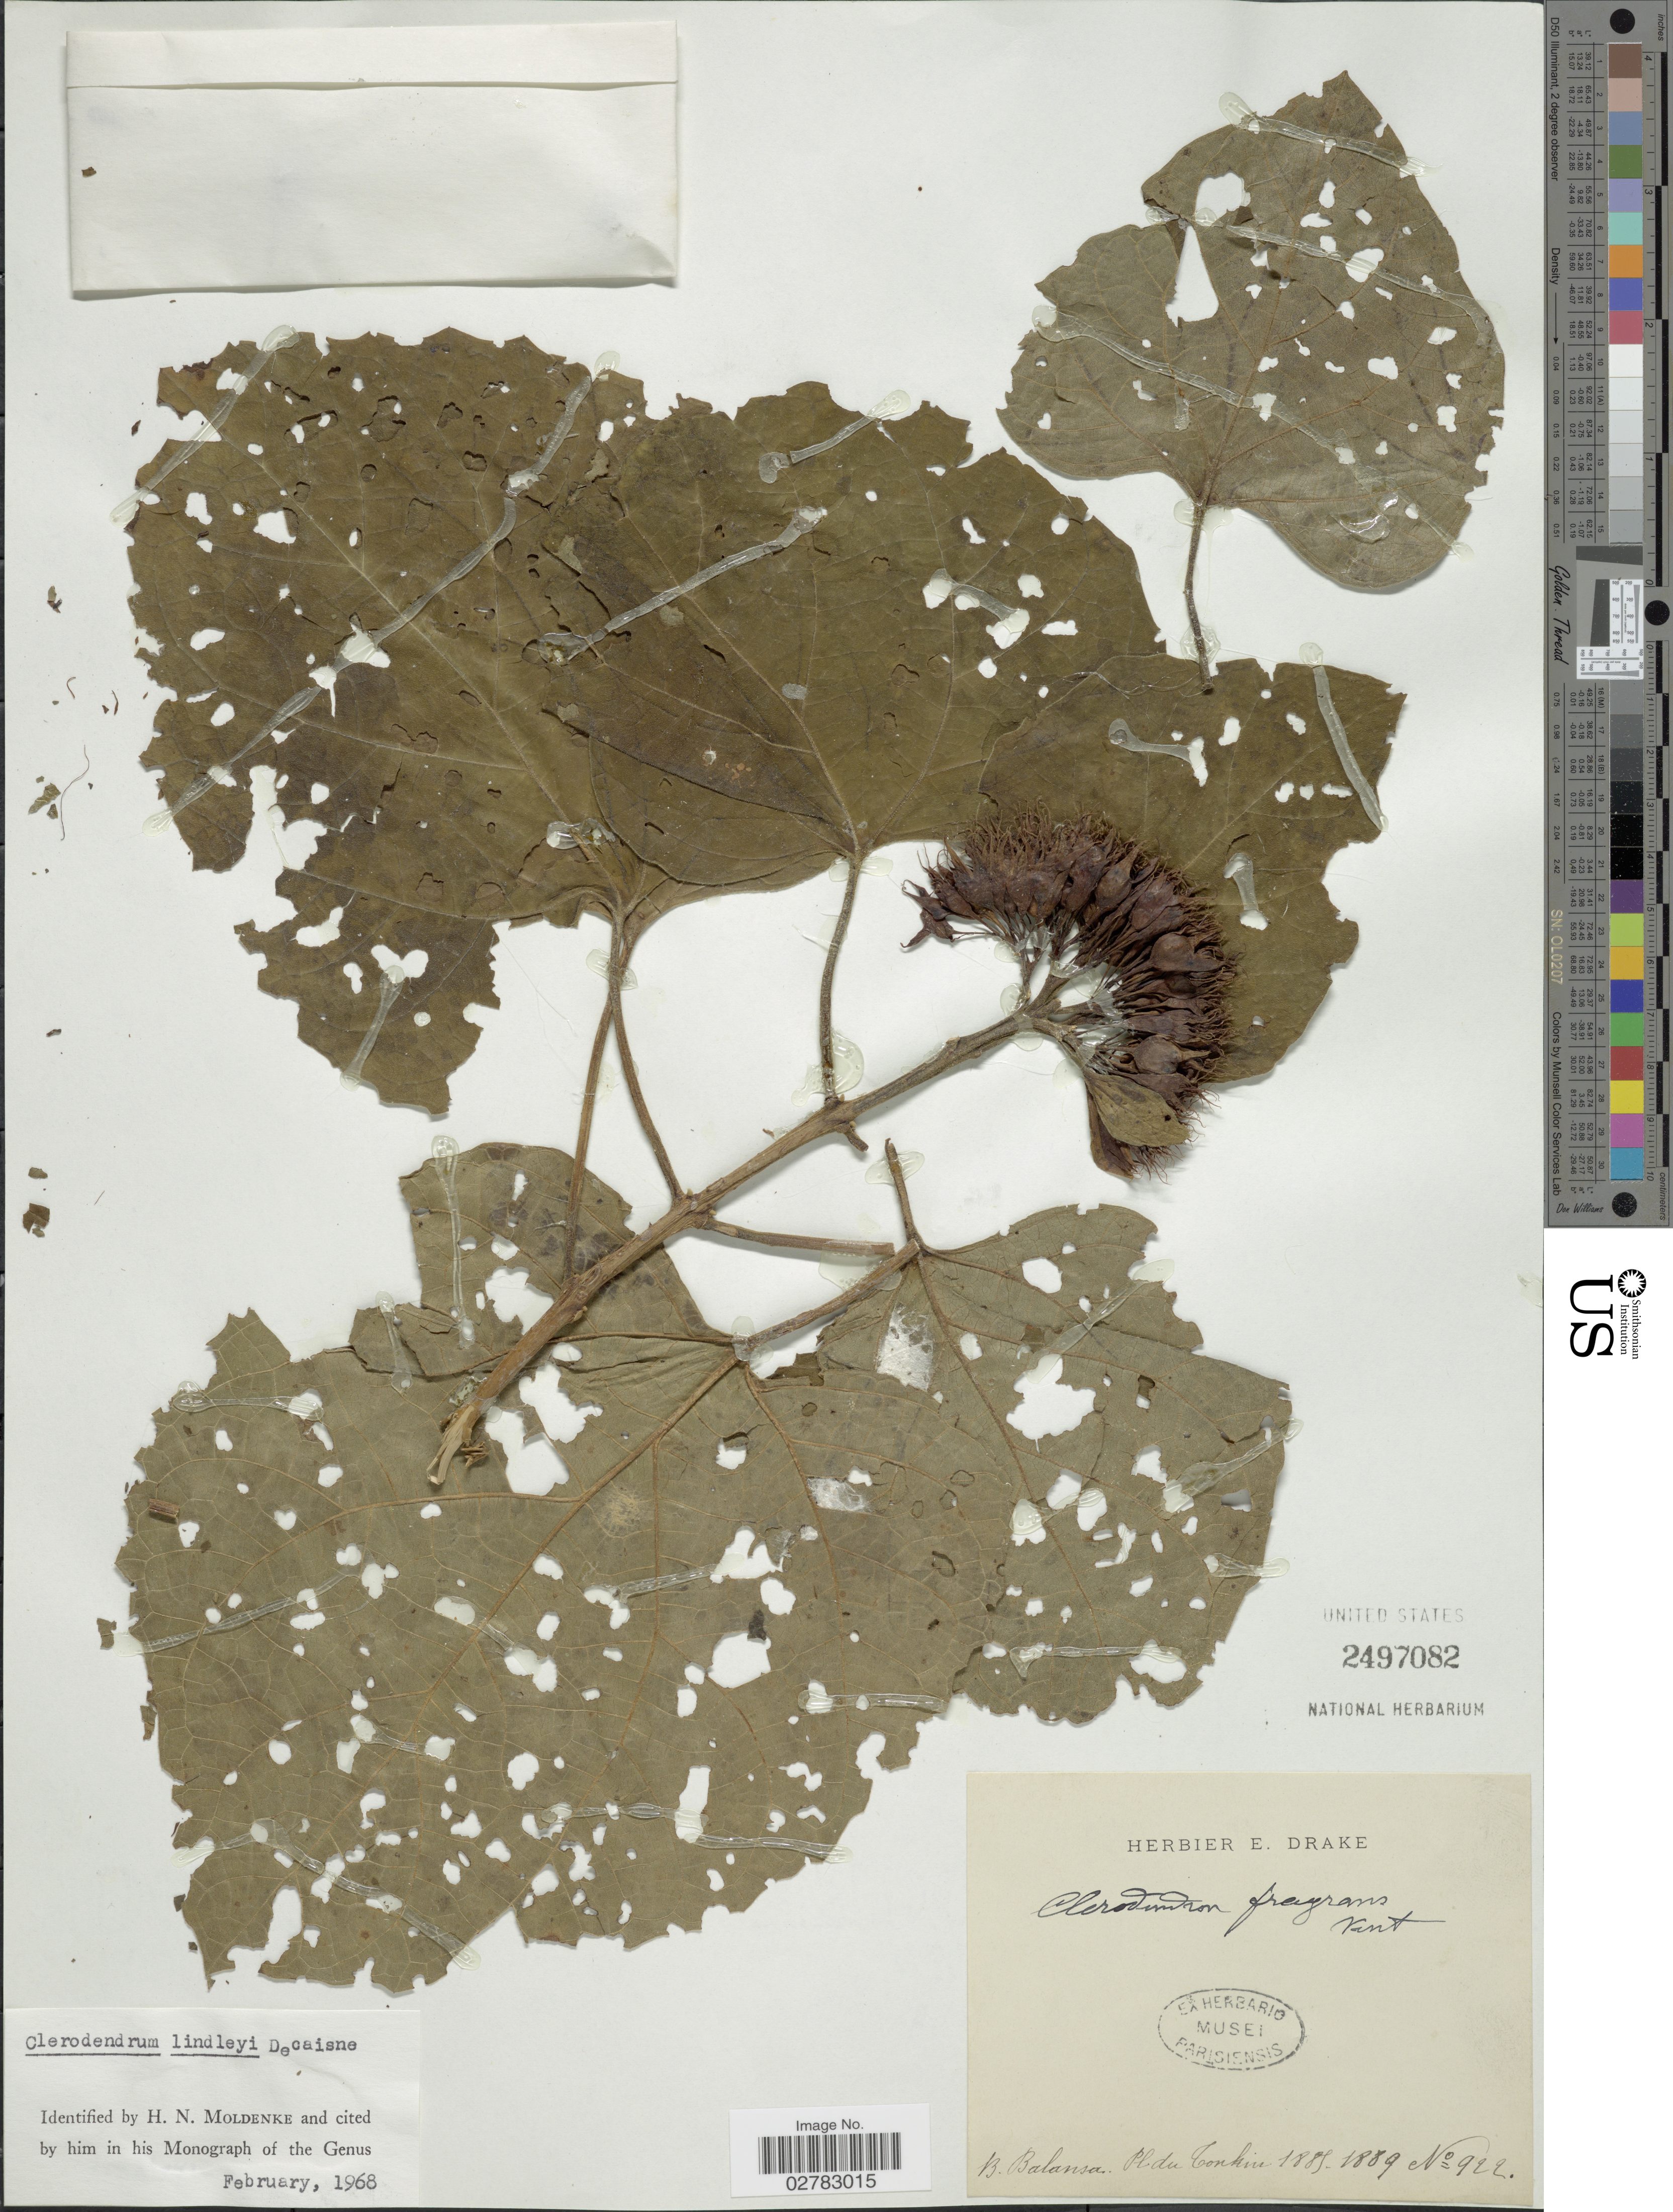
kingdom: Plantae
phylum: Tracheophyta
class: Magnoliopsida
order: Lamiales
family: Lamiaceae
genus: Clerodendrum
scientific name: Clerodendrum lindleyi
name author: Decne. ex Planch.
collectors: B. Balansa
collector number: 922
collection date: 1885/1889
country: Vietnam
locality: Tonkin.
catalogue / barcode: US 2497082